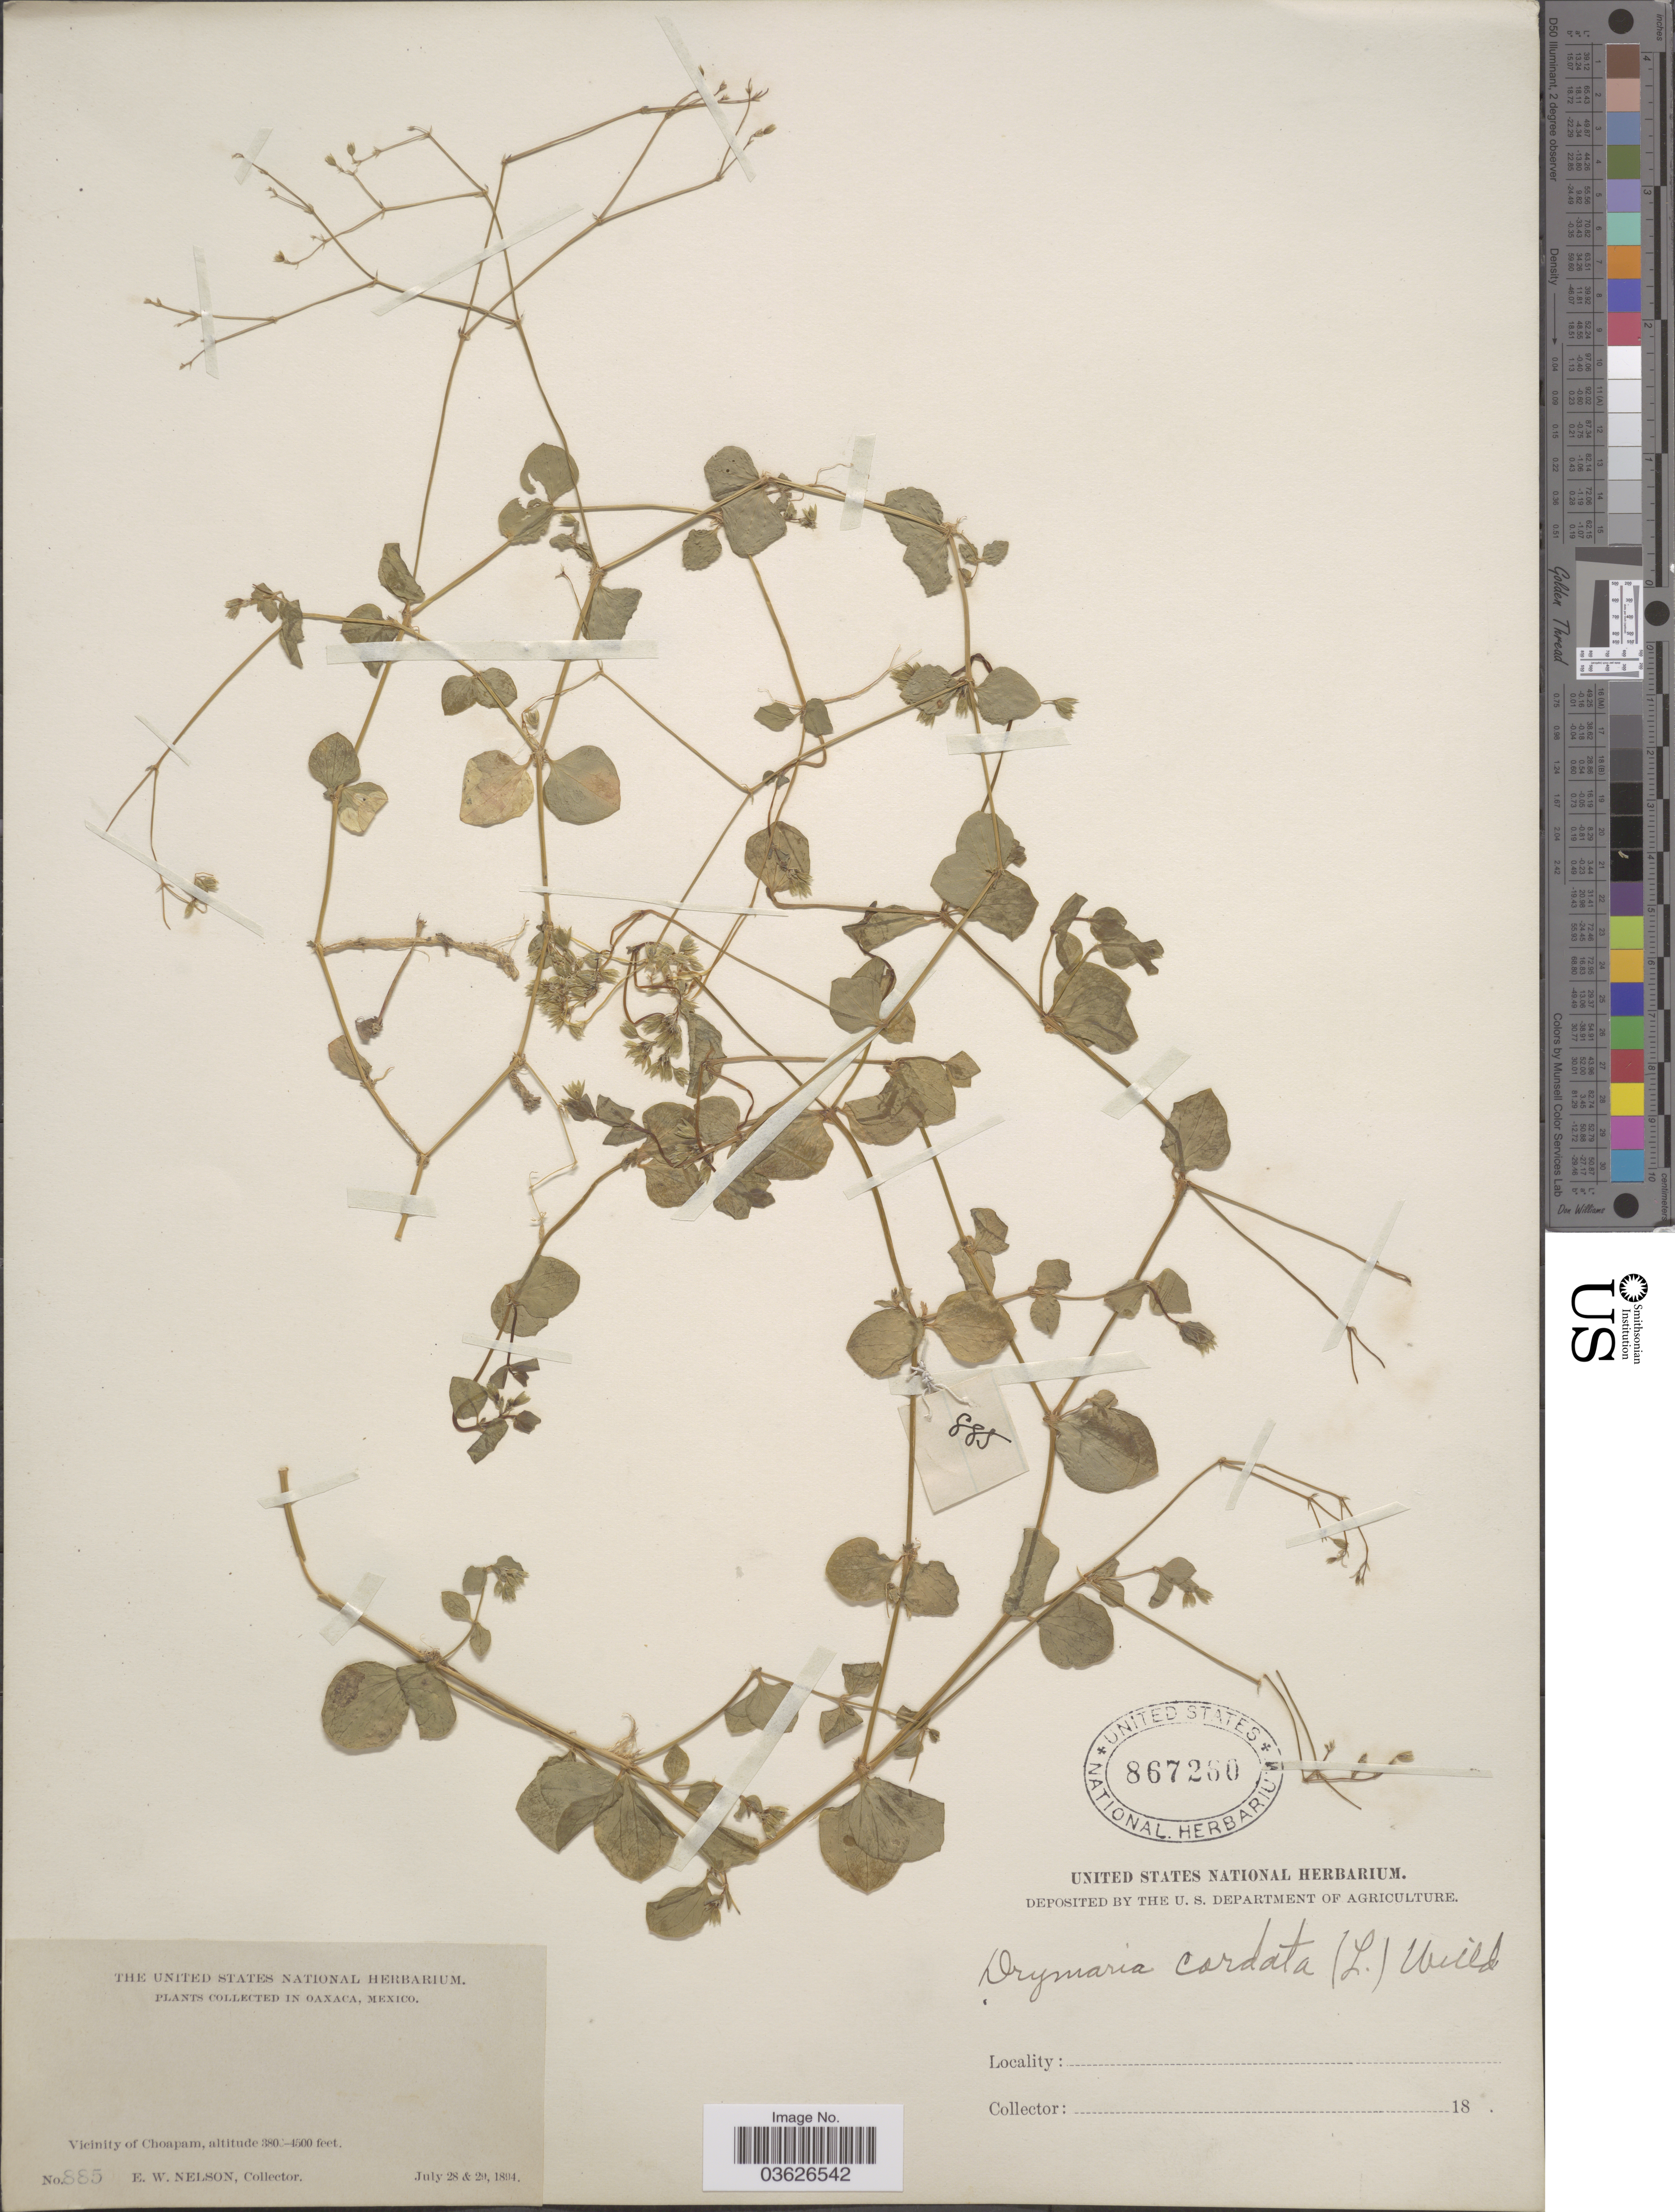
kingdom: Plantae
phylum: Tracheophyta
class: Magnoliopsida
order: Caryophyllales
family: Caryophyllaceae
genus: Drymaria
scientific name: Drymaria cordata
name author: (L.) Willd. ex Schult.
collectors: E. W. Nelson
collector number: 885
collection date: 1894-07-28/1894-07-29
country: Mexico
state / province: Oaxaca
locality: Vicinity of Choapam.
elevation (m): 1158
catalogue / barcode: US 867260